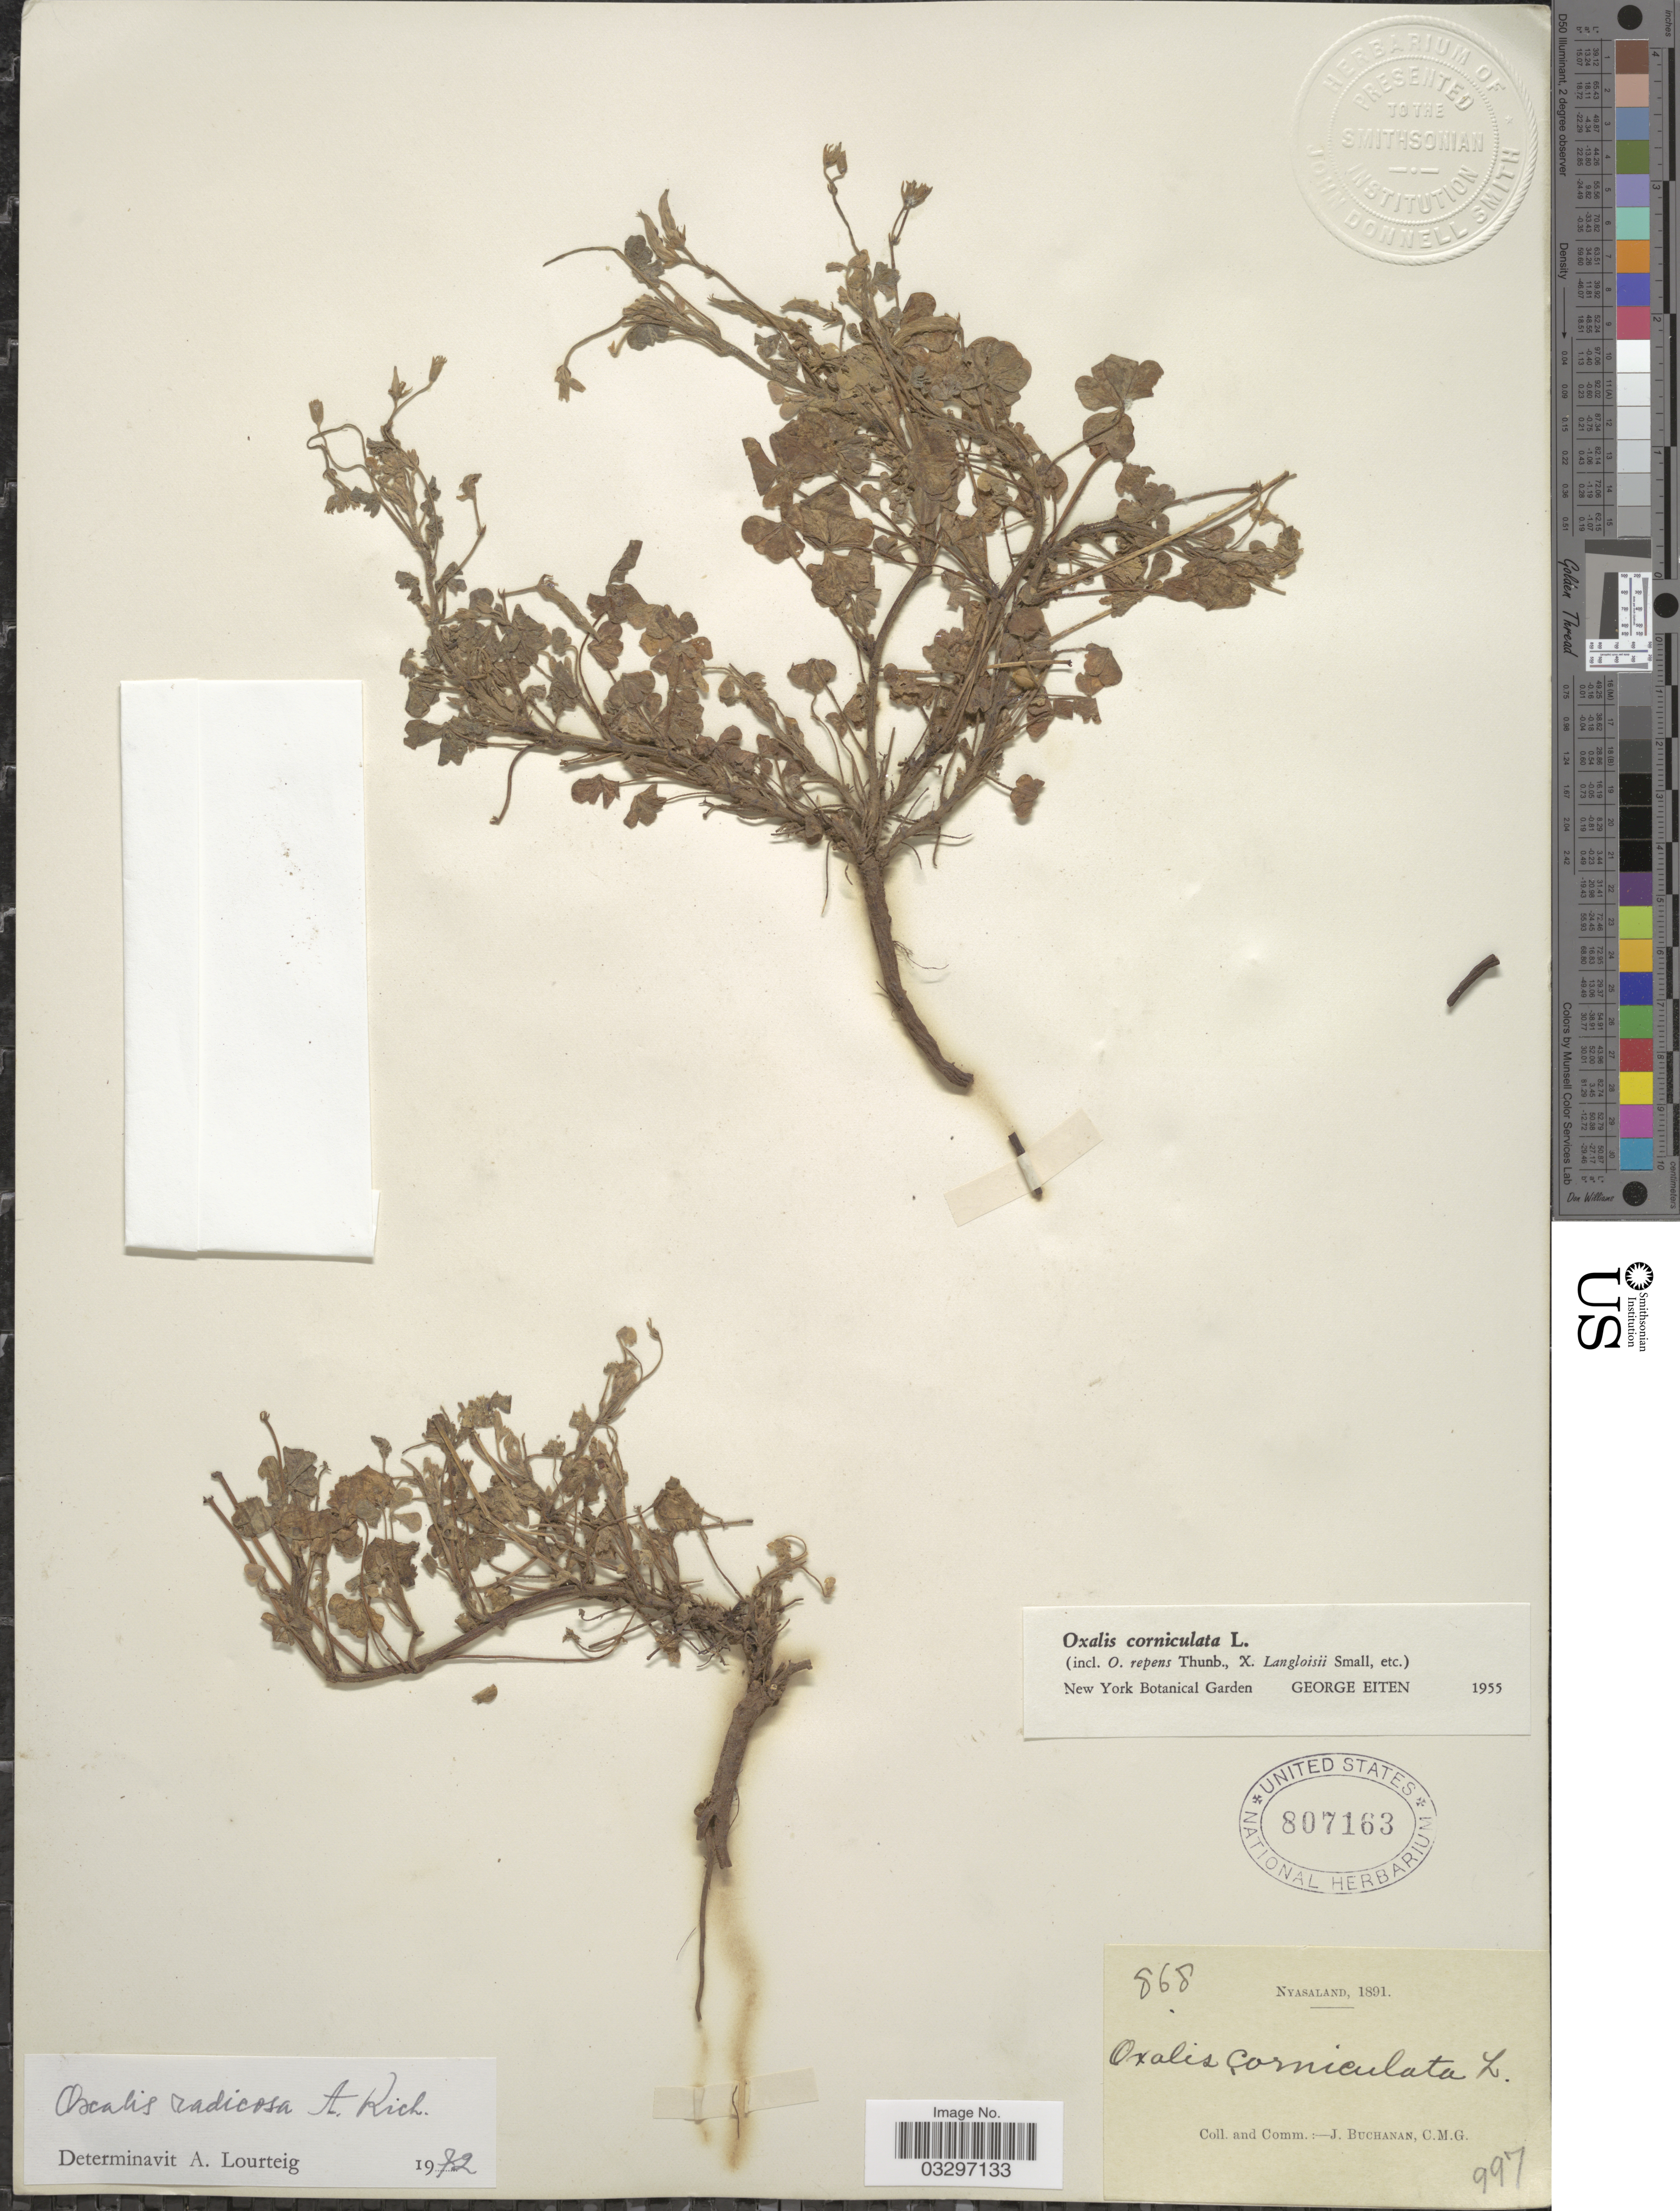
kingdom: Plantae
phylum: Tracheophyta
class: Magnoliopsida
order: Oxalidales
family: Oxalidaceae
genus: Oxalis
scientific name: Oxalis radicosa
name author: A. Rich.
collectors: J. Buchanan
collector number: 868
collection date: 1891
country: Malawi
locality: Nyasaland.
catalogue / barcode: US 807163